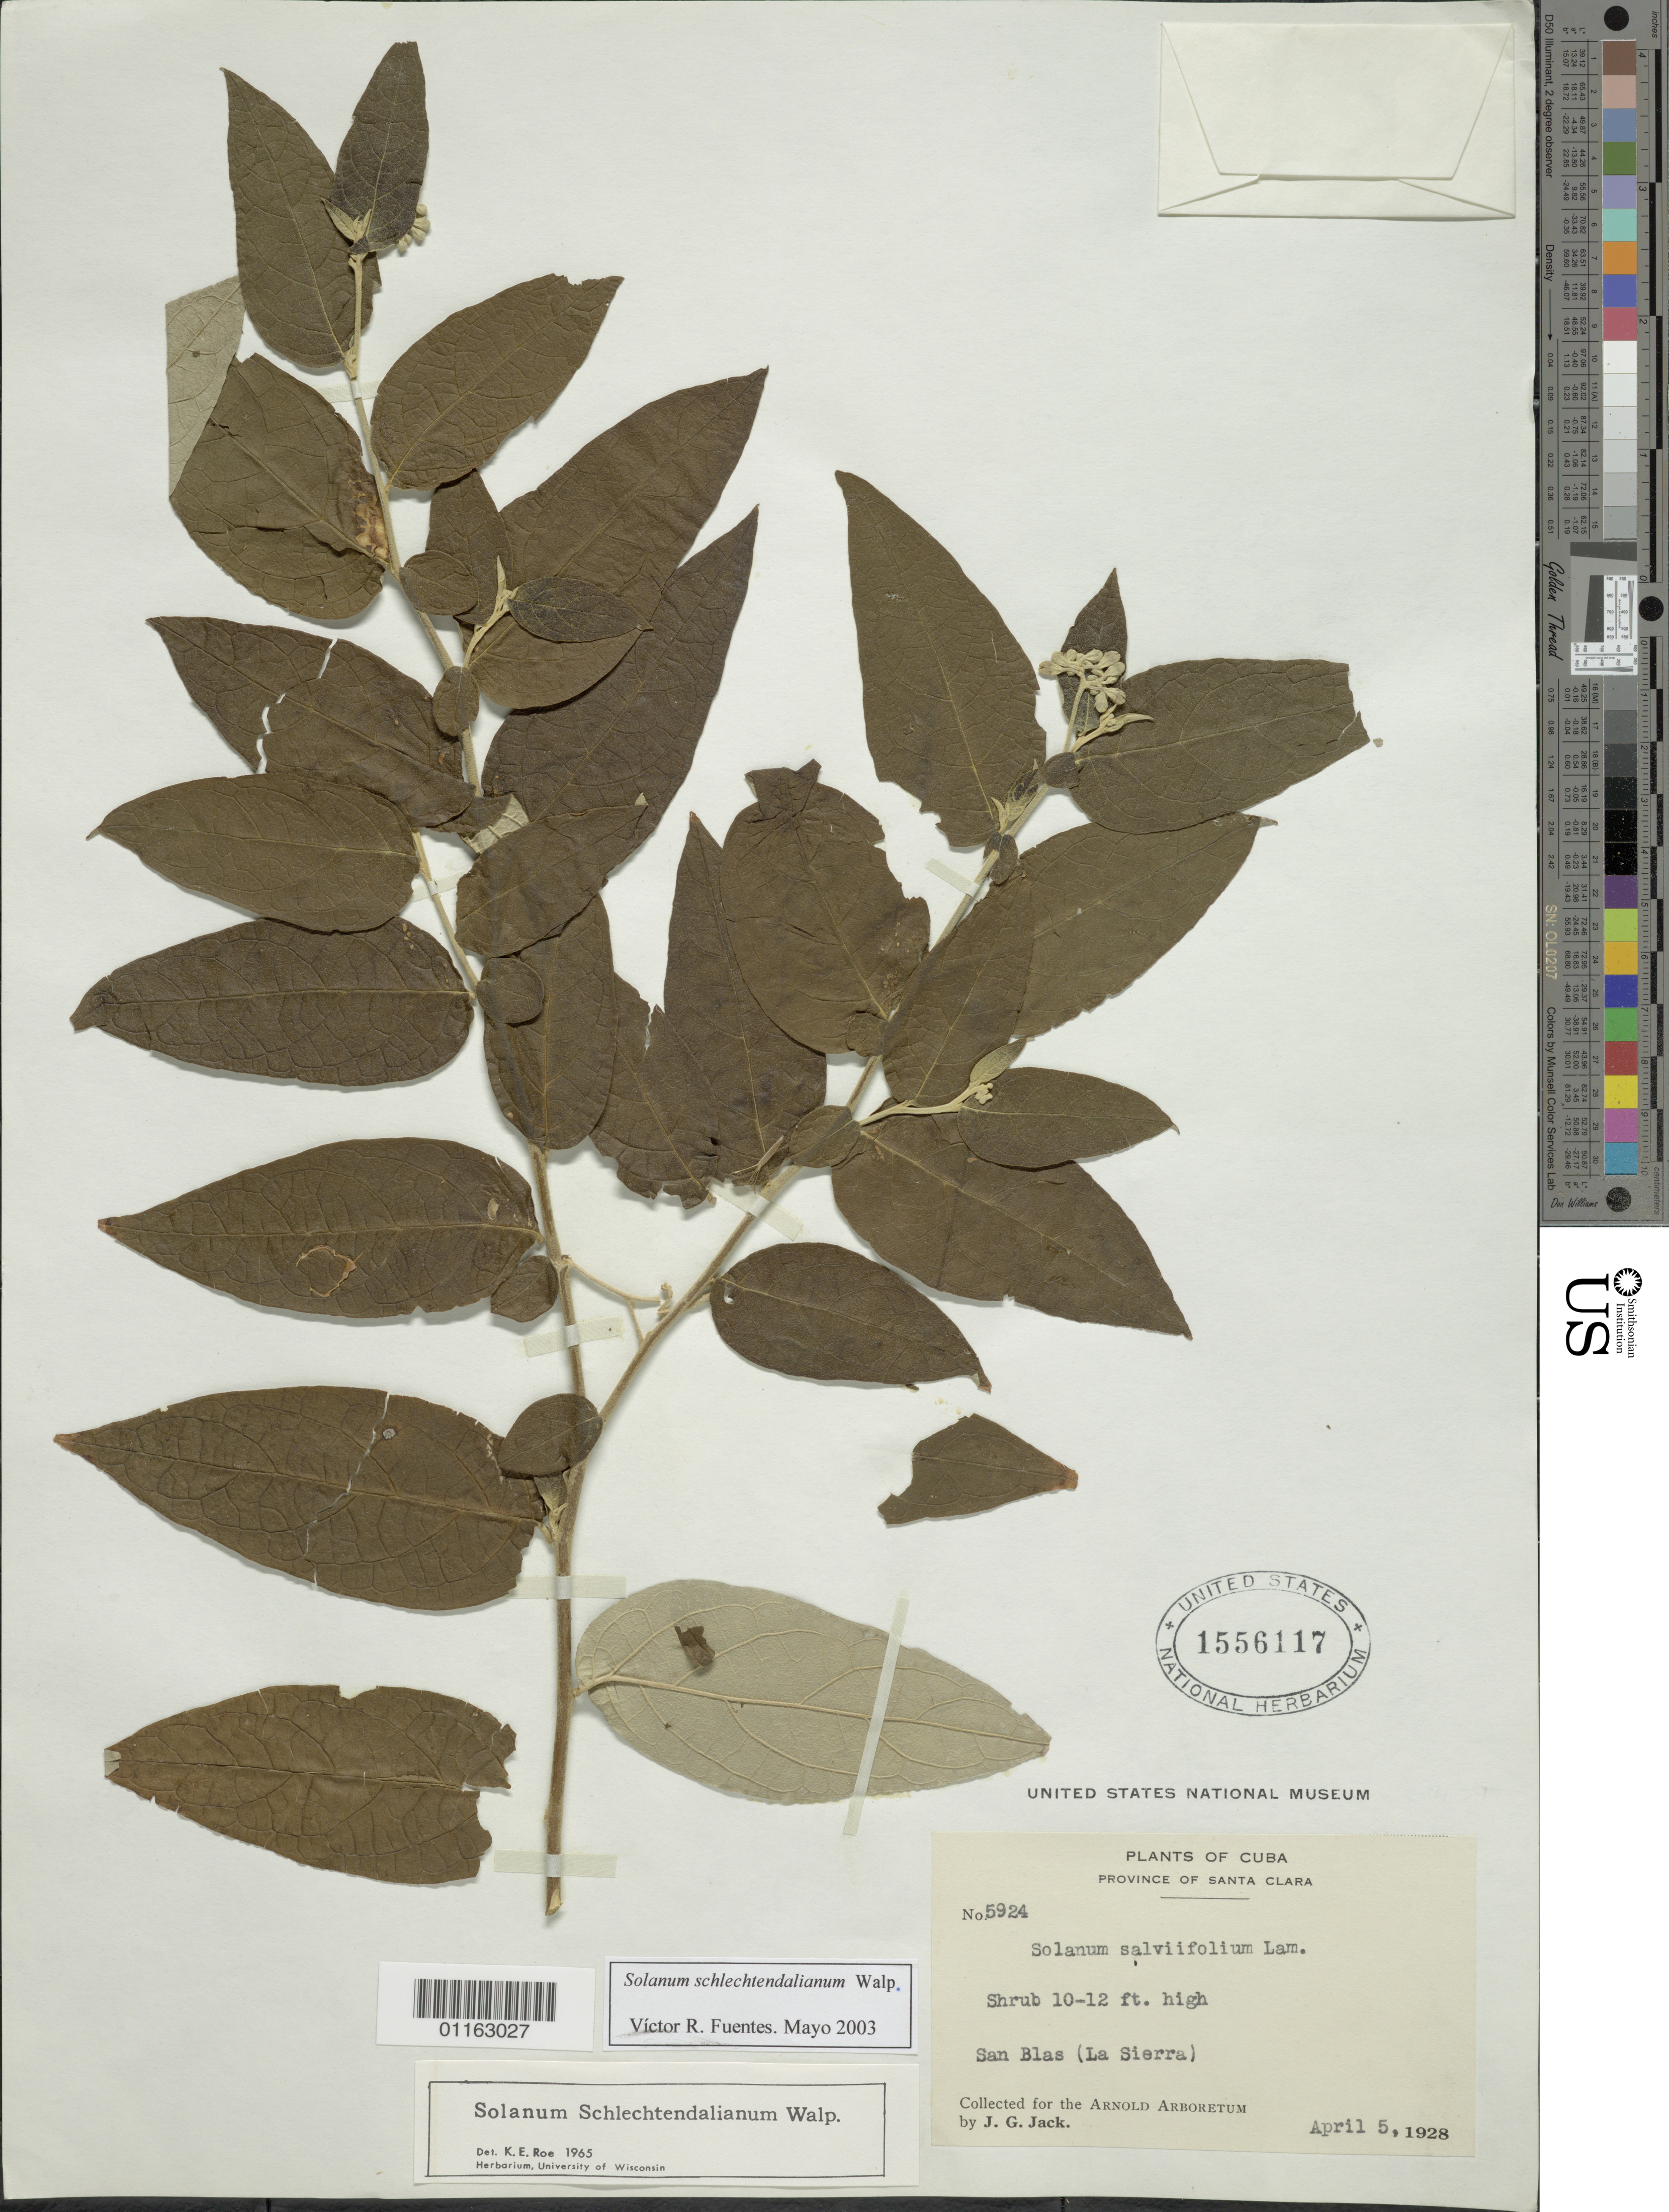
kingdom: Plantae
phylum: Tracheophyta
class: Magnoliopsida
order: Solanales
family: Solanaceae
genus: Solanum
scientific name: Solanum salviifolium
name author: Lam.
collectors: J. G. Jack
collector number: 5924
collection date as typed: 05 Apr 1928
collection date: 1928-04-05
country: Cuba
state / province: Villa Clara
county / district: Santa Clara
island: Cuba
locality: San Blas (La Sierra)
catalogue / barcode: US 1556117